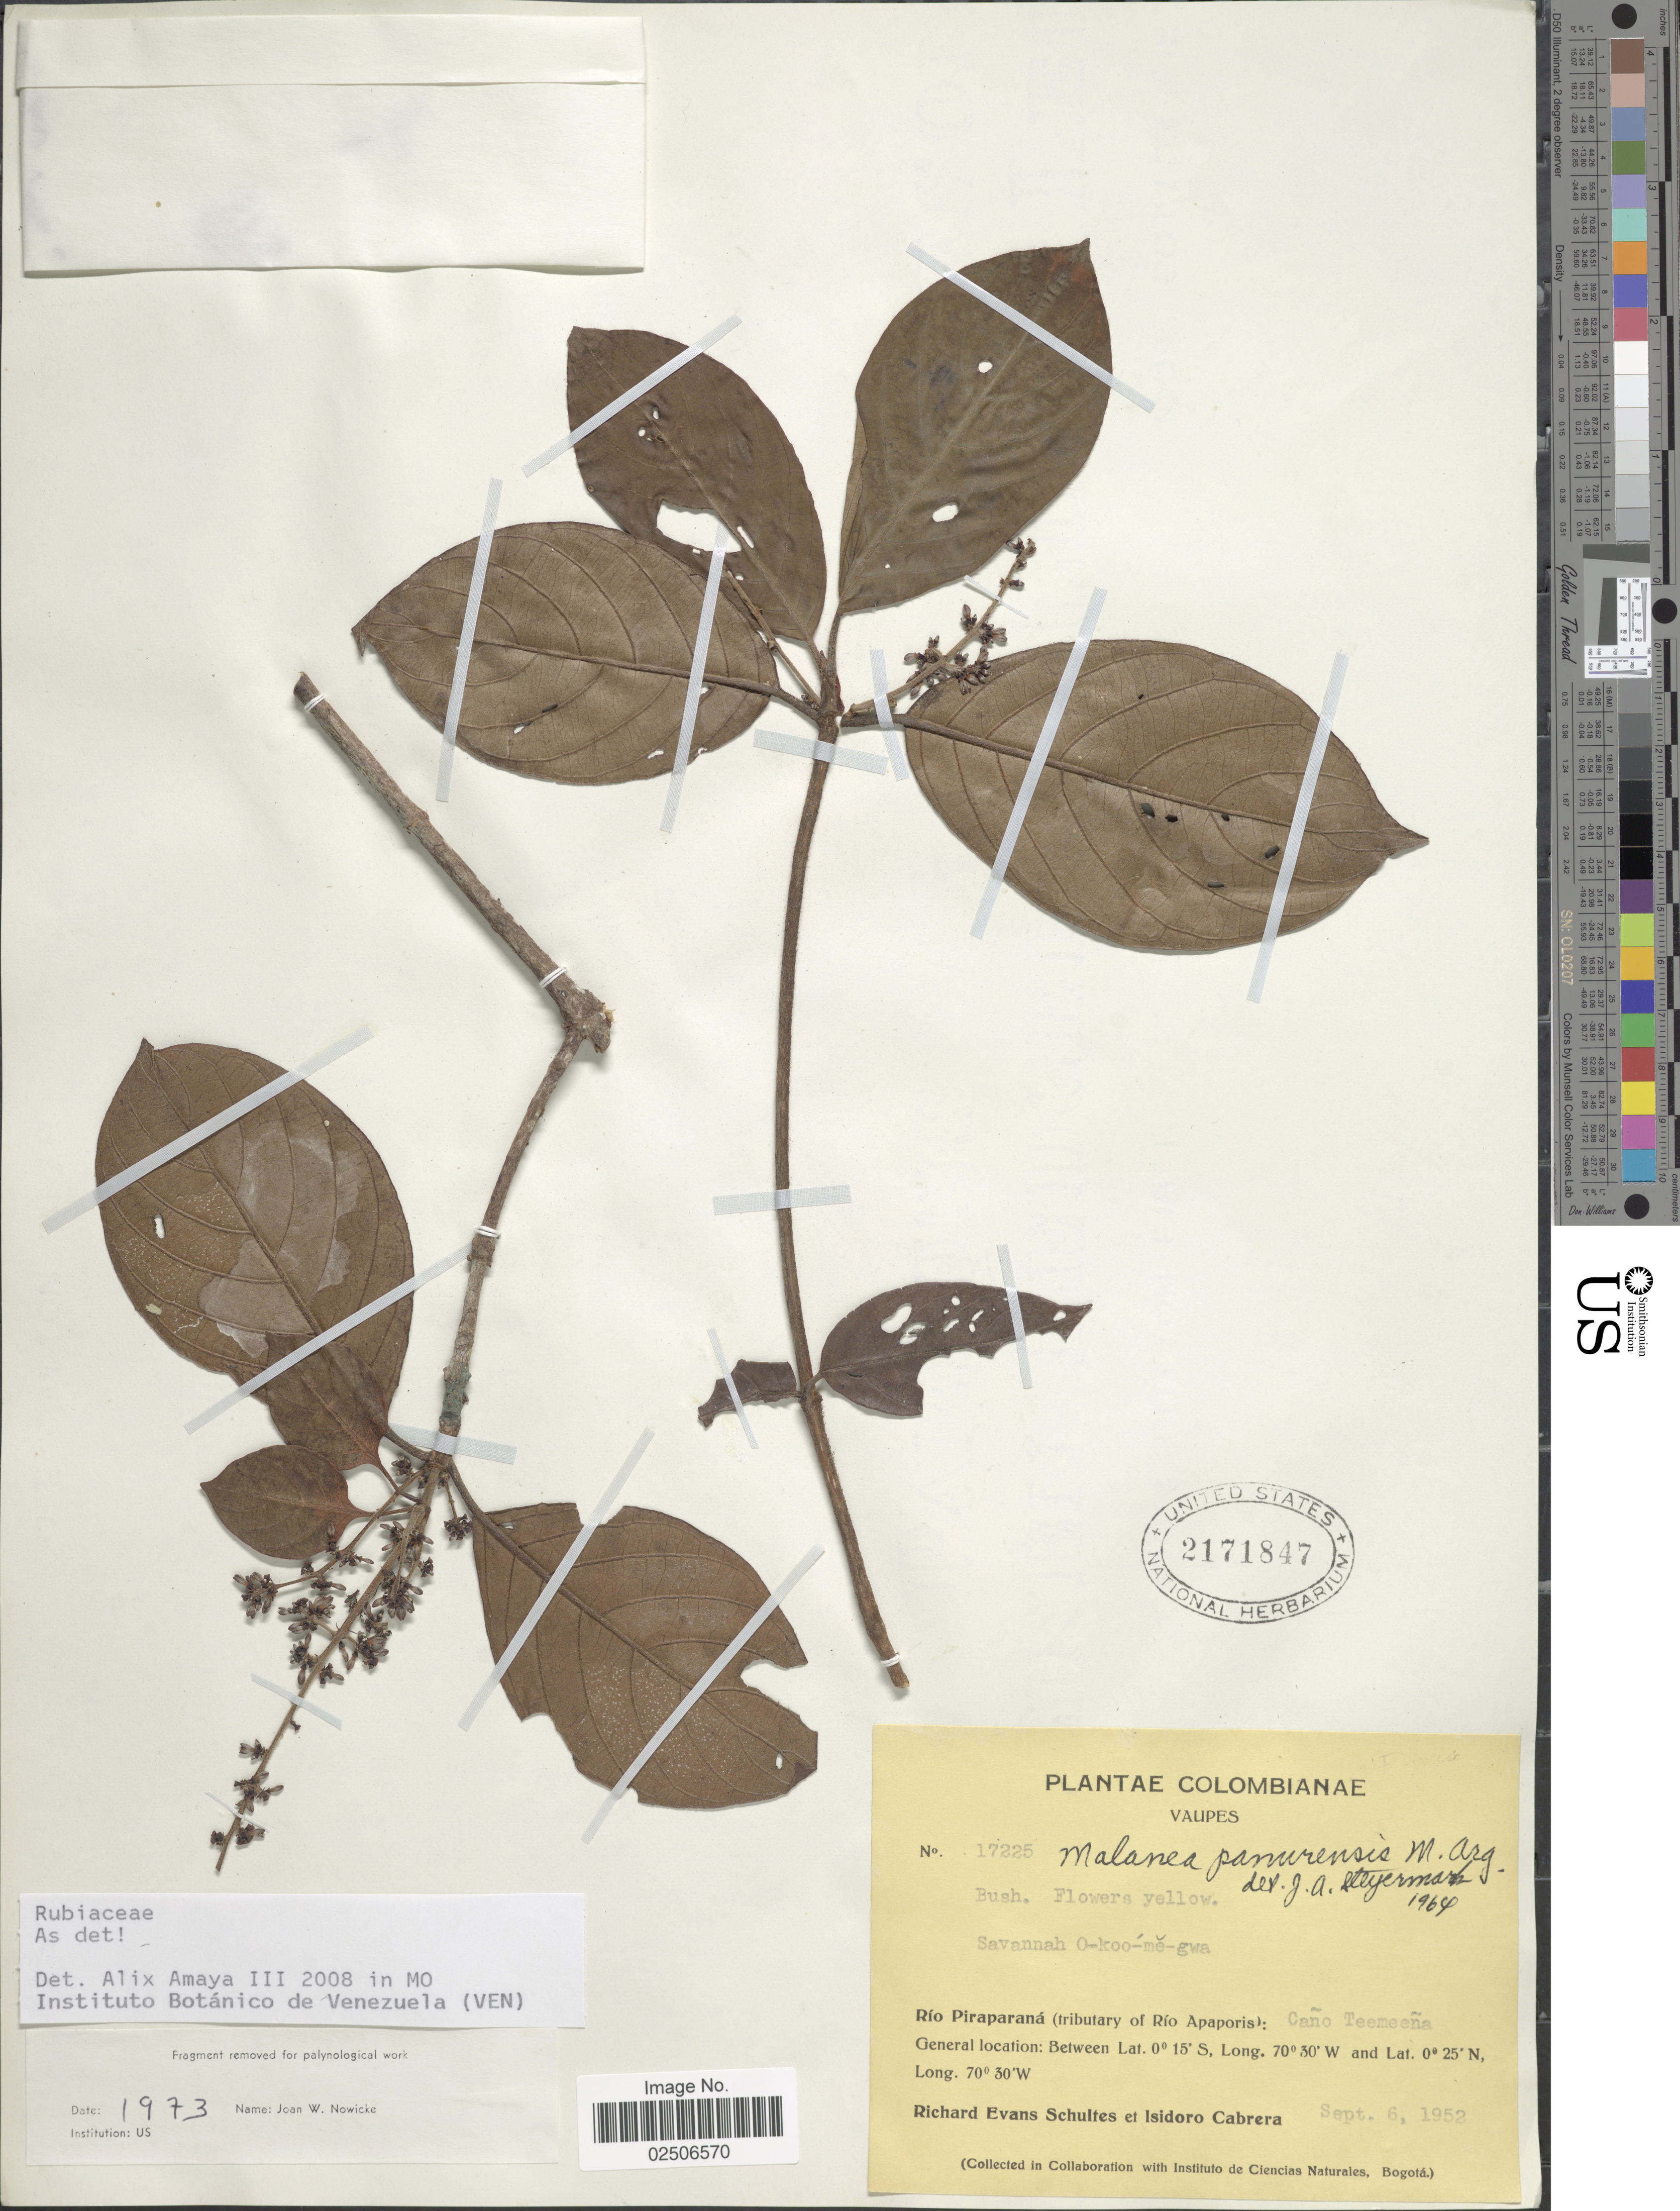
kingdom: Plantae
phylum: Tracheophyta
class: Magnoliopsida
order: Gentianales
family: Rubiaceae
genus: Malanea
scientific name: Malanea panurensis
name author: Müll. Arg.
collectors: R. E. Schultes & I. Cabrera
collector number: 17225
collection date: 1952-09-06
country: Colombia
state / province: Vaupés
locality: Rio Piraparana (tributary of Rio Apaporis): Cano Teemeena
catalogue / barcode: US 2171847